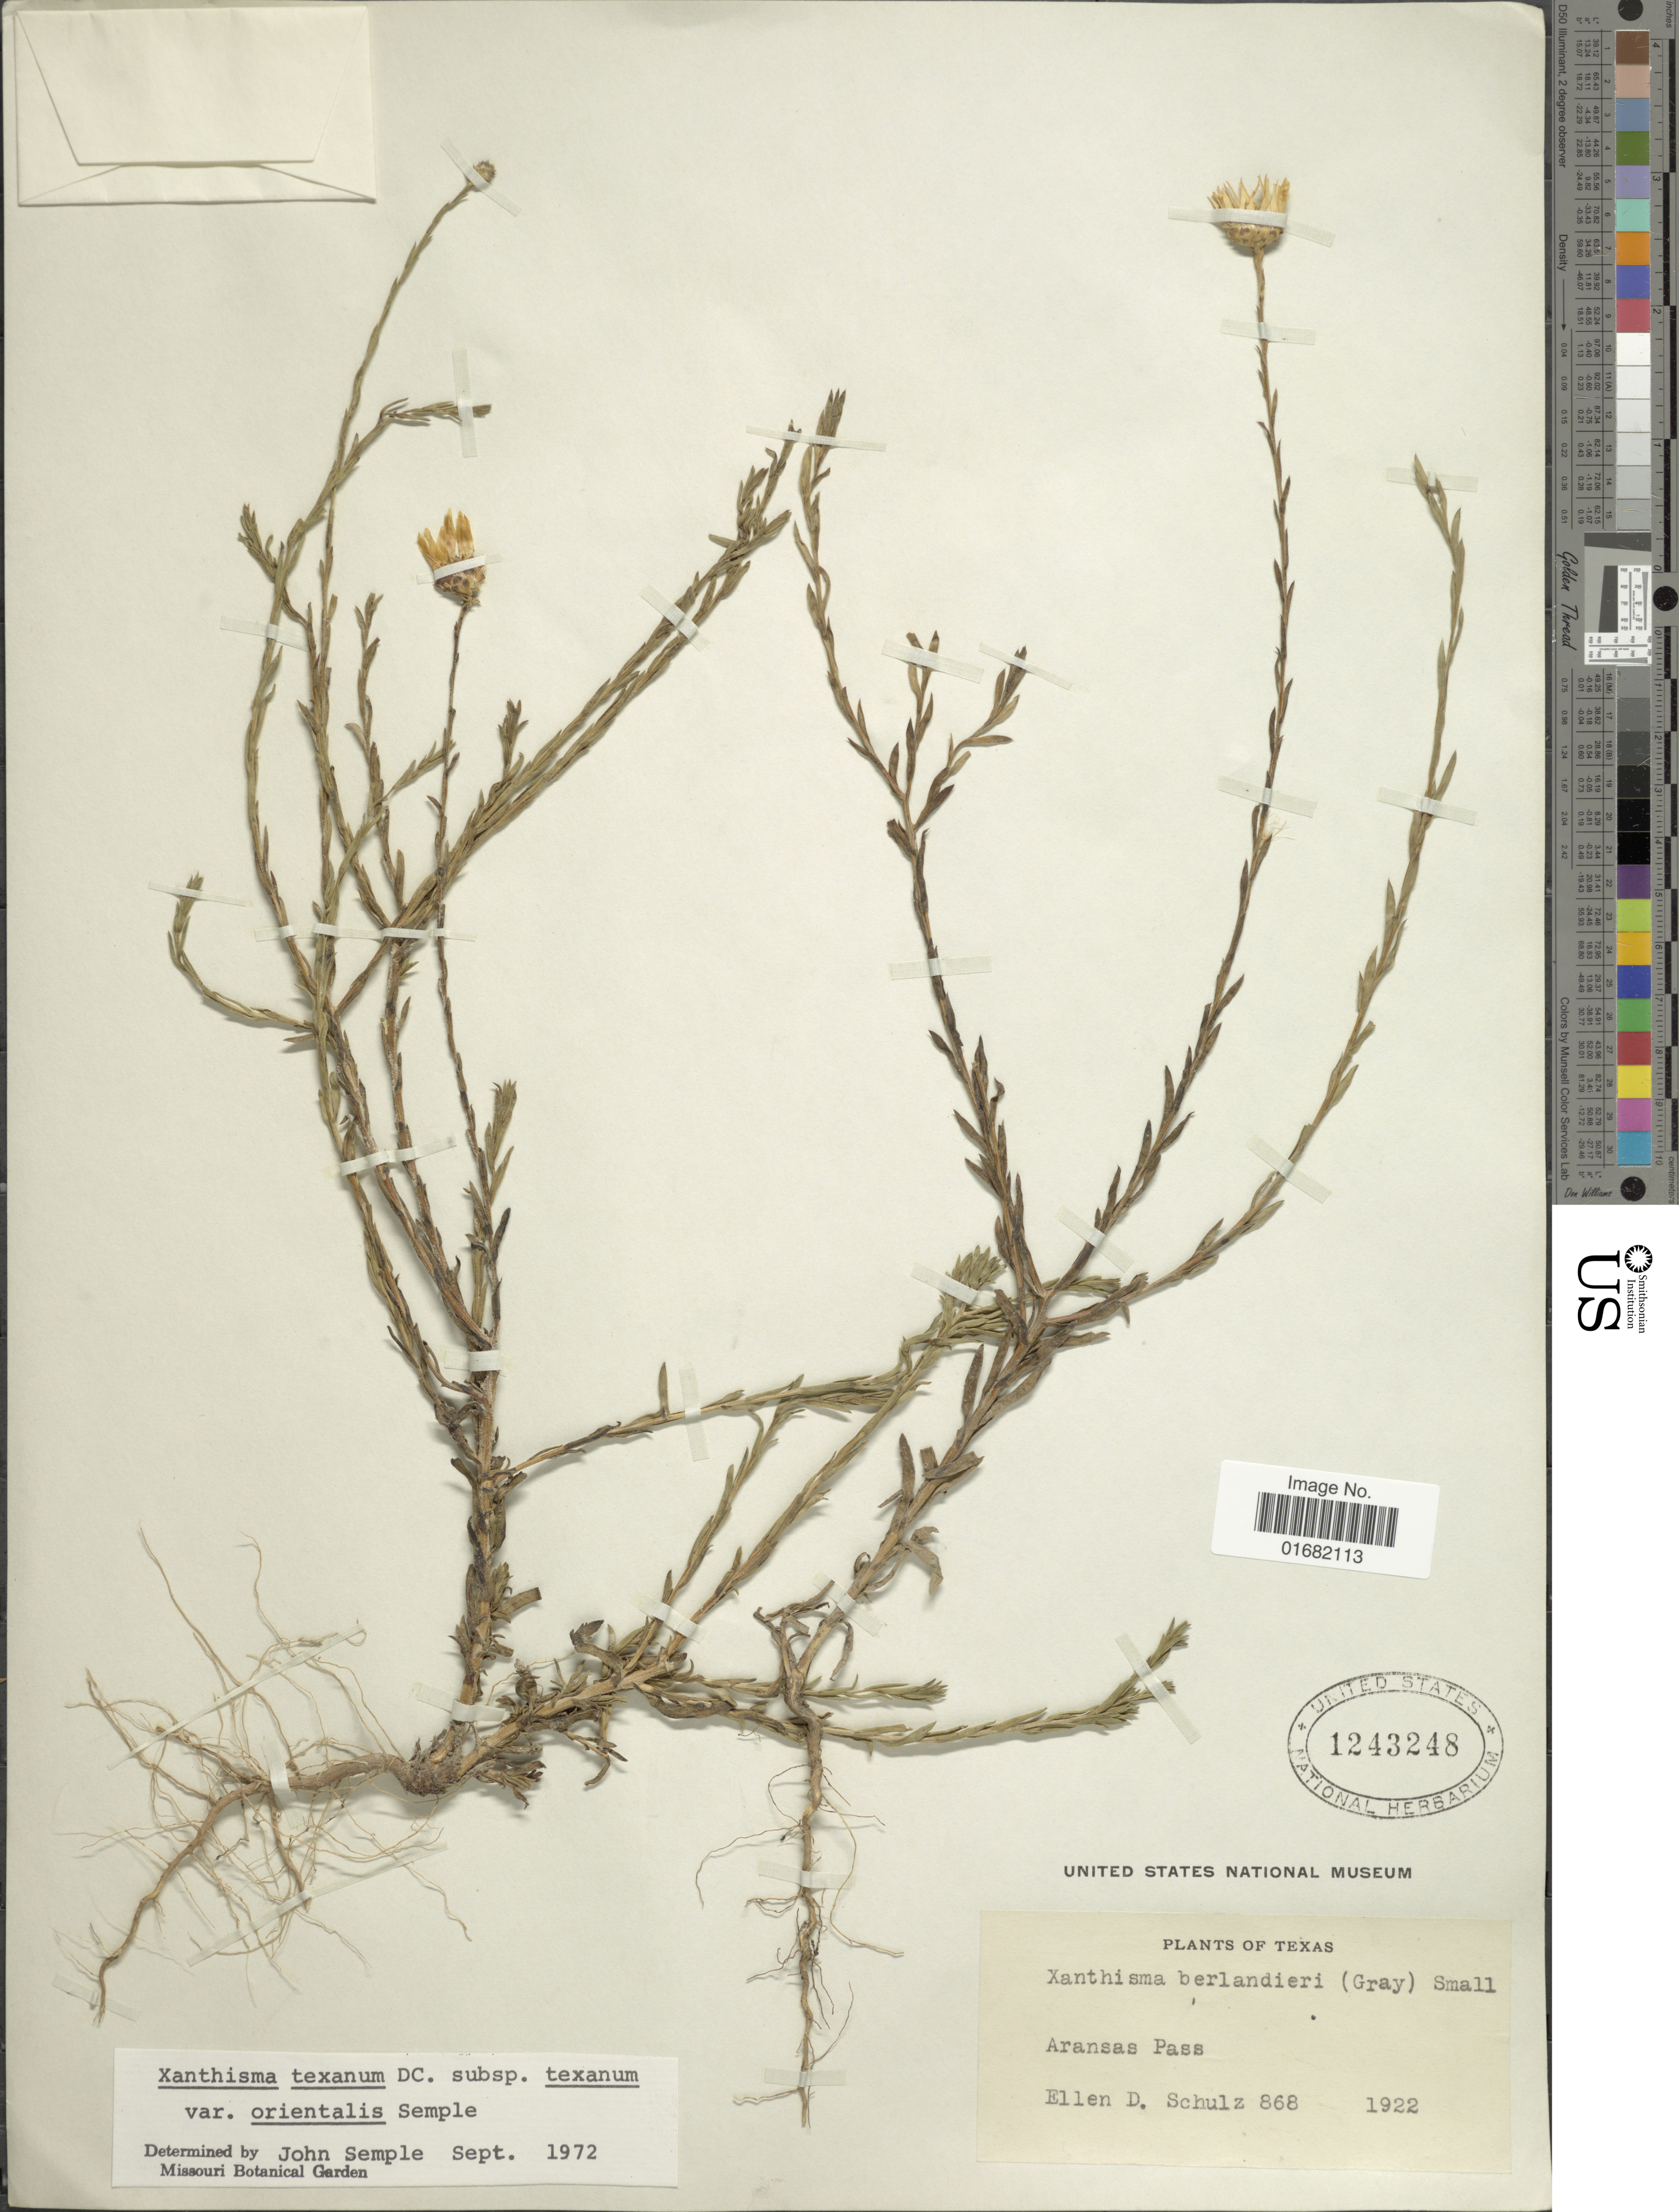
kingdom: Plantae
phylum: Tracheophyta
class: Magnoliopsida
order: Asterales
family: Asteraceae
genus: Xanthisma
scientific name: Xanthisma texanum var. orientalis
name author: Semple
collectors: E. D. Schulz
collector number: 868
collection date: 1922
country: United States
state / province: Texas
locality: Aransas Pass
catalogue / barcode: US 1243248